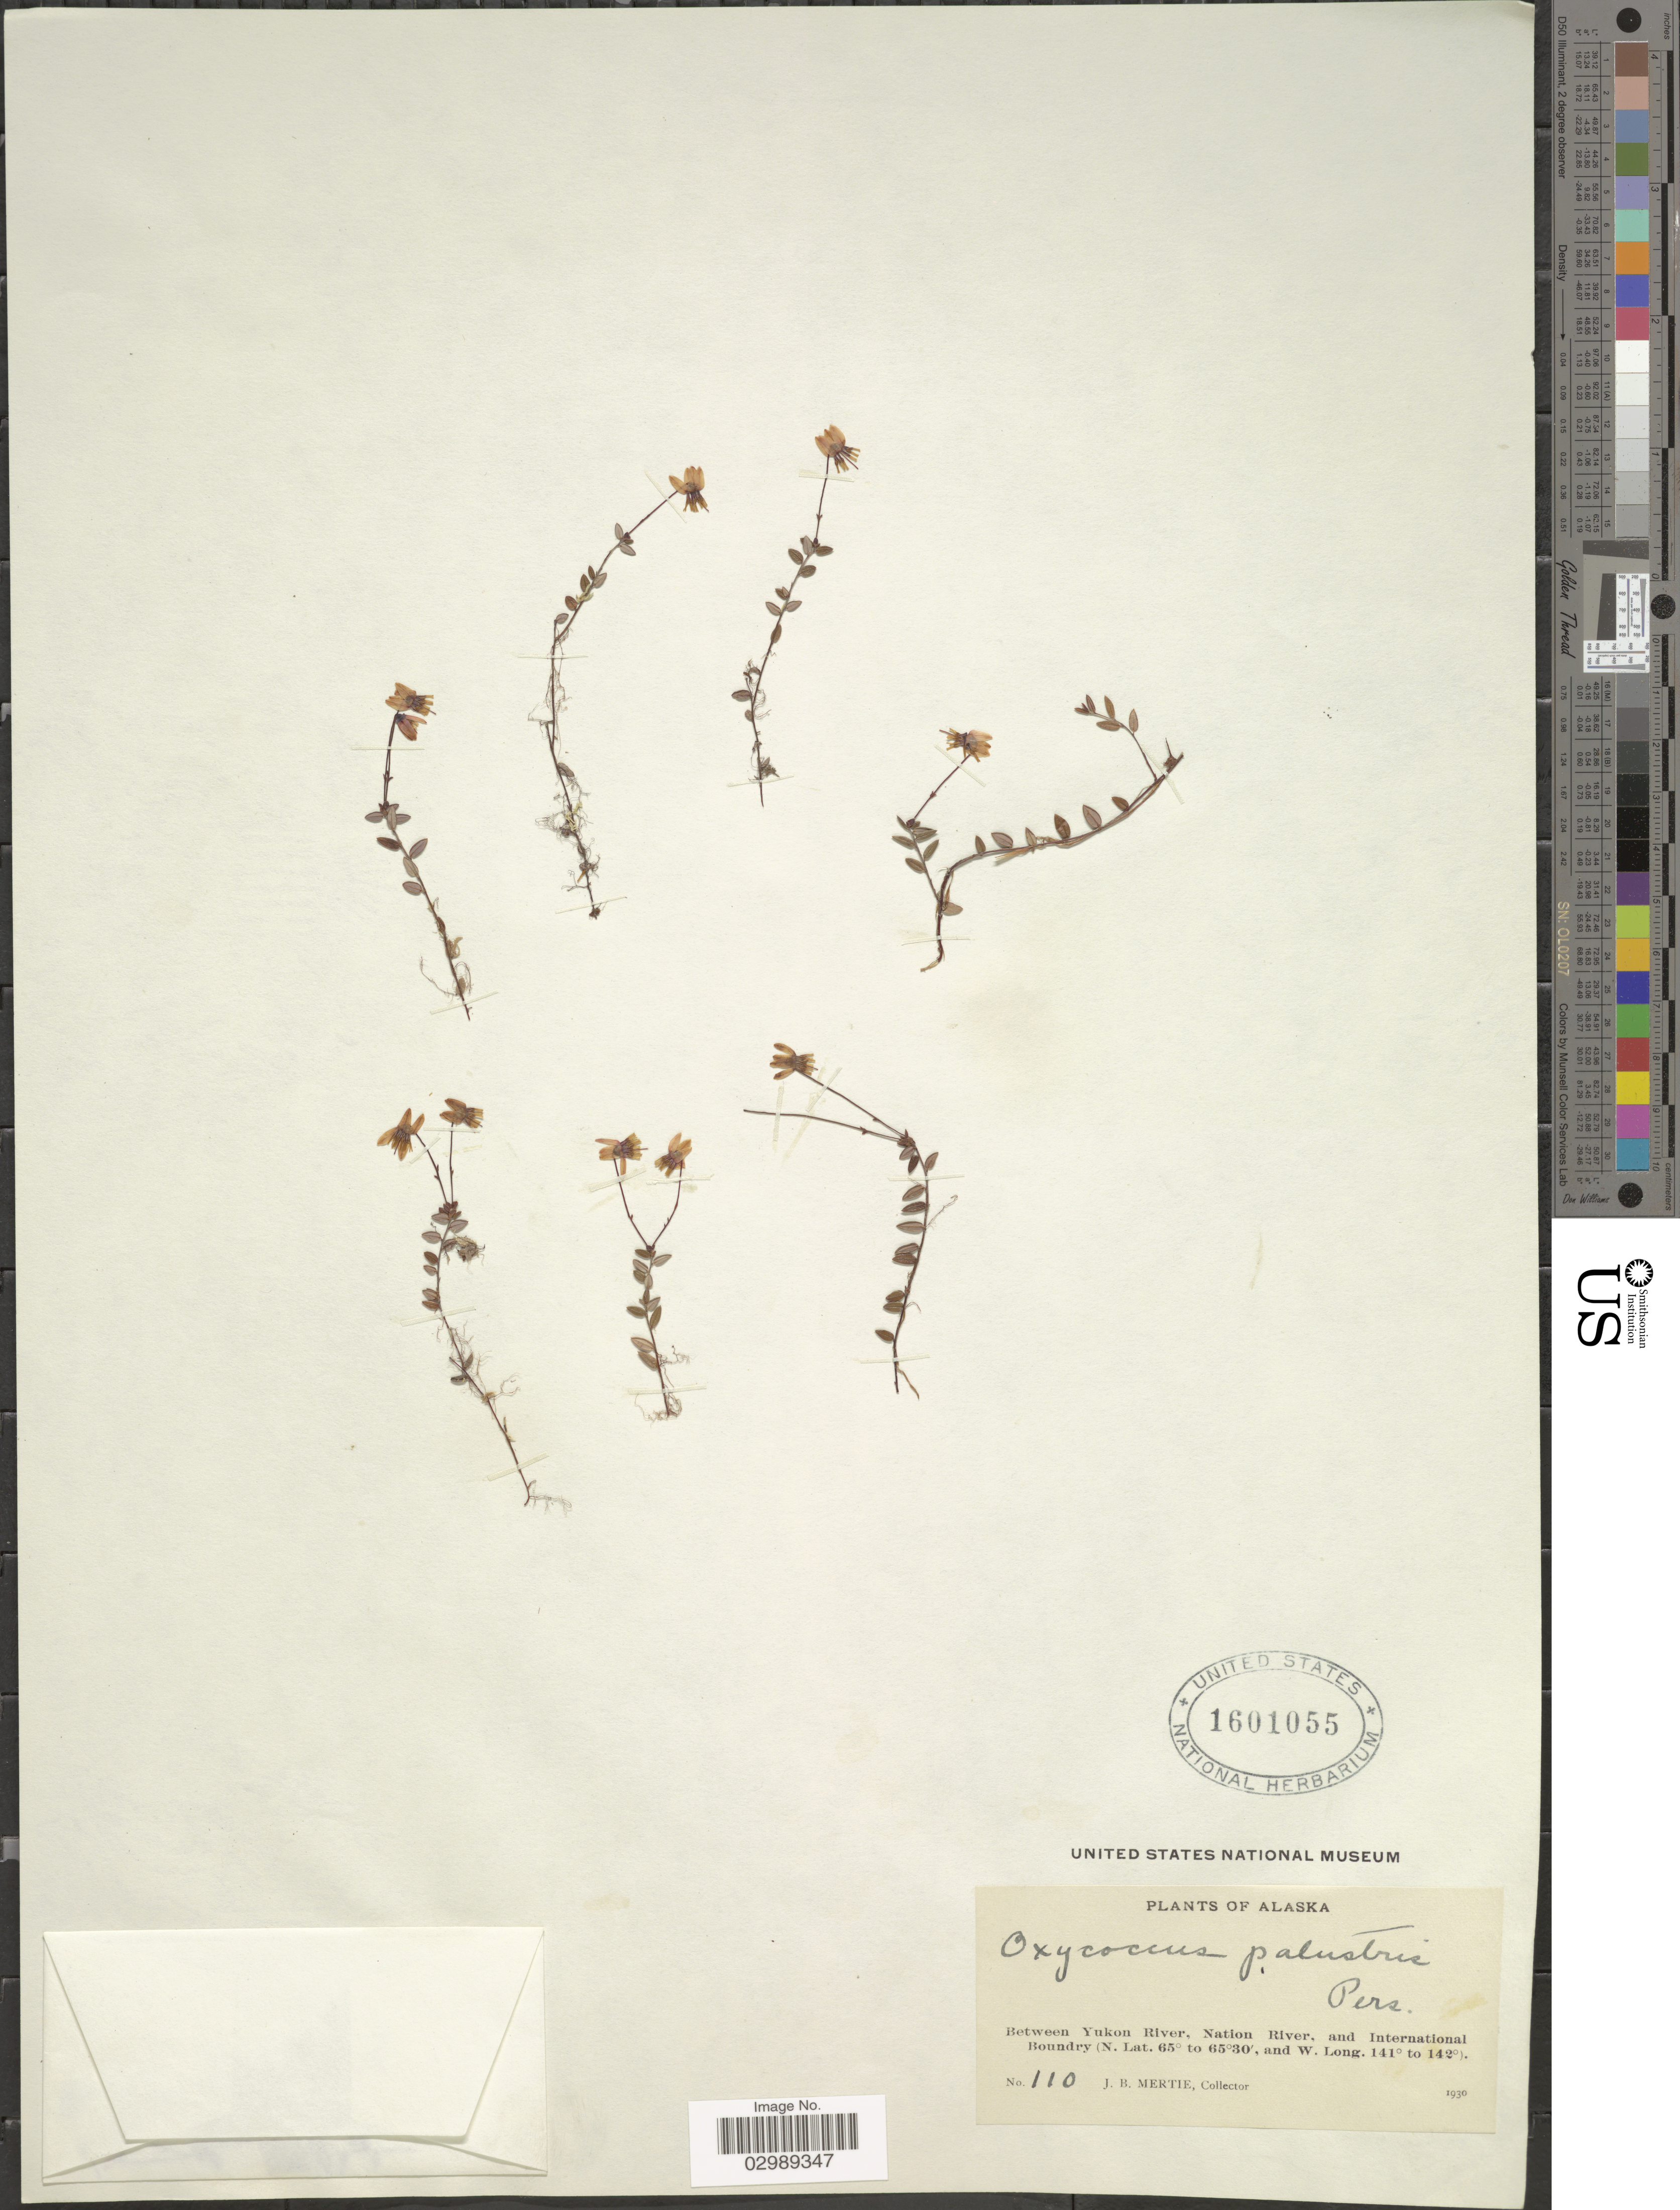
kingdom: Plantae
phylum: Tracheophyta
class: Magnoliopsida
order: Ericales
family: Ericaceae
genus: Vaccinium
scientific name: Vaccinium oxycoccos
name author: L.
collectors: J. Mertie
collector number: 110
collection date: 1930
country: United States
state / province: Alaska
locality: Between Yukon River, Nation River, and International Boundary.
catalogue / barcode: US 1601055